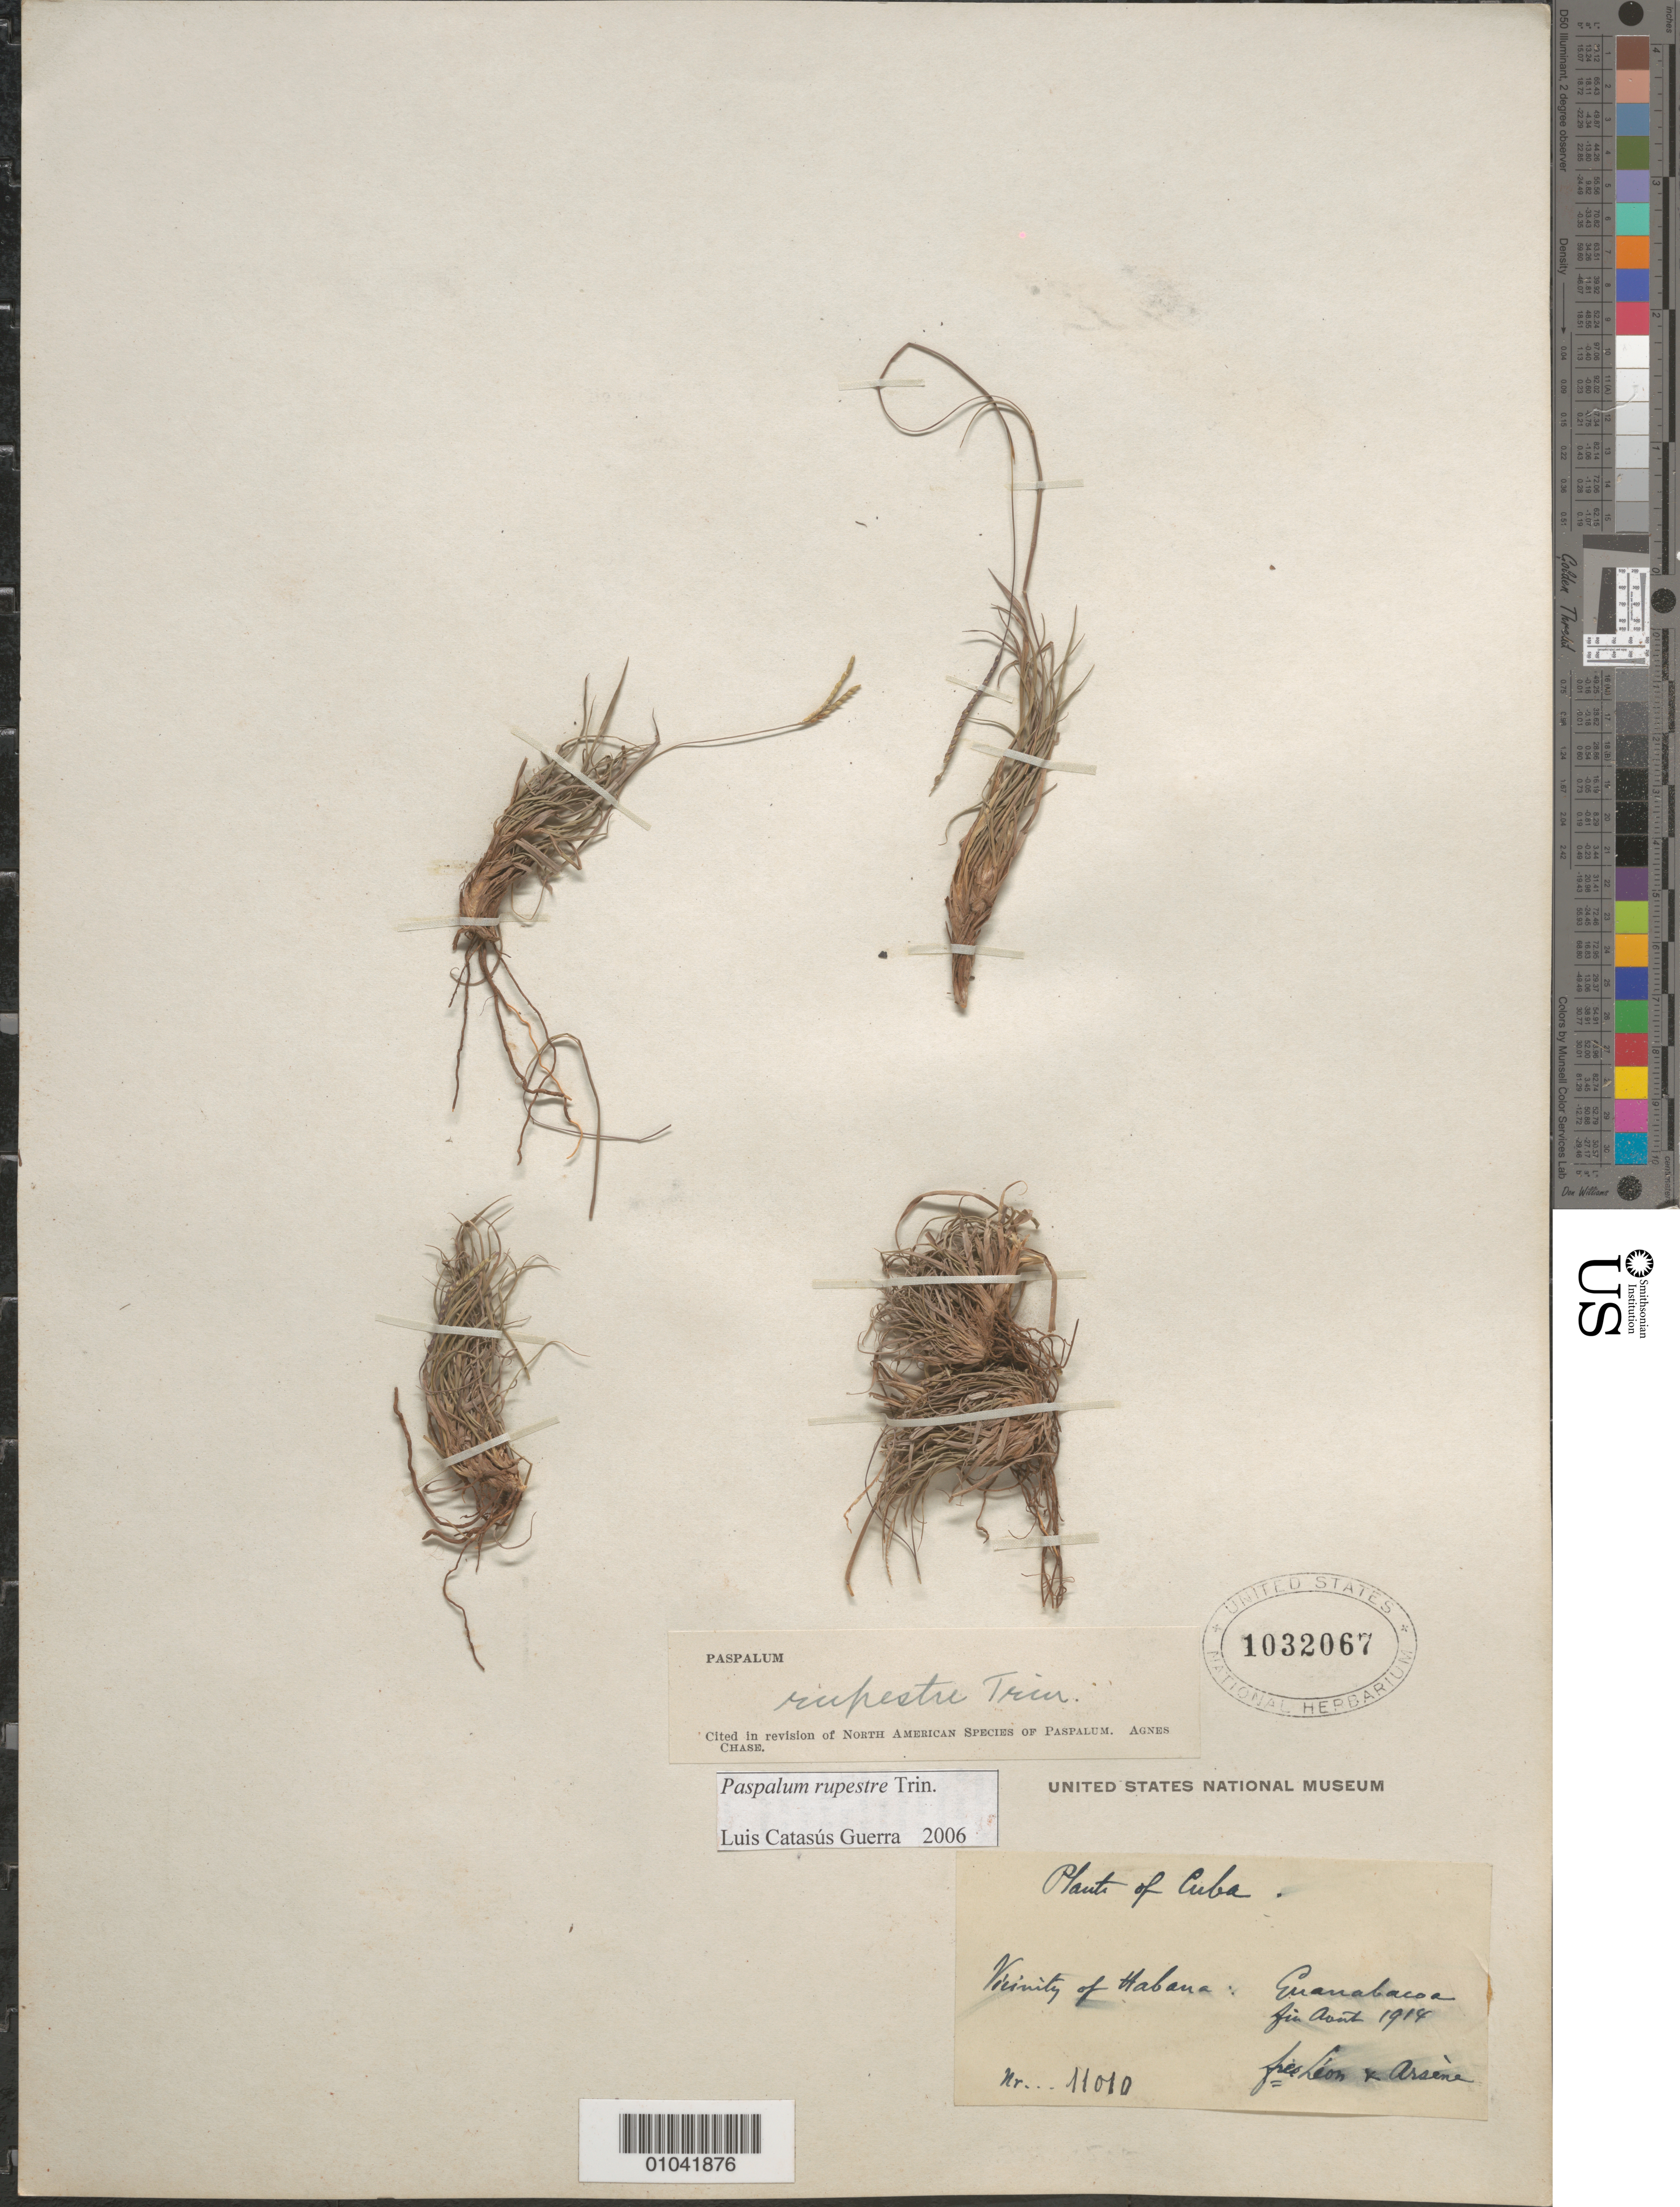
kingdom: Plantae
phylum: Tracheophyta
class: Liliopsida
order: Poales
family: Poaceae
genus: Paspalum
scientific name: Paspalum rupestre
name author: Trin.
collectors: Bro. León & Bro. G. Arsène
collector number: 11010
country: Cuba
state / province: La Habana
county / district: Municipio Guanabacoa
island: Cuba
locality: Vicinity of Havana, Guanabacoa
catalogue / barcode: US 1032037